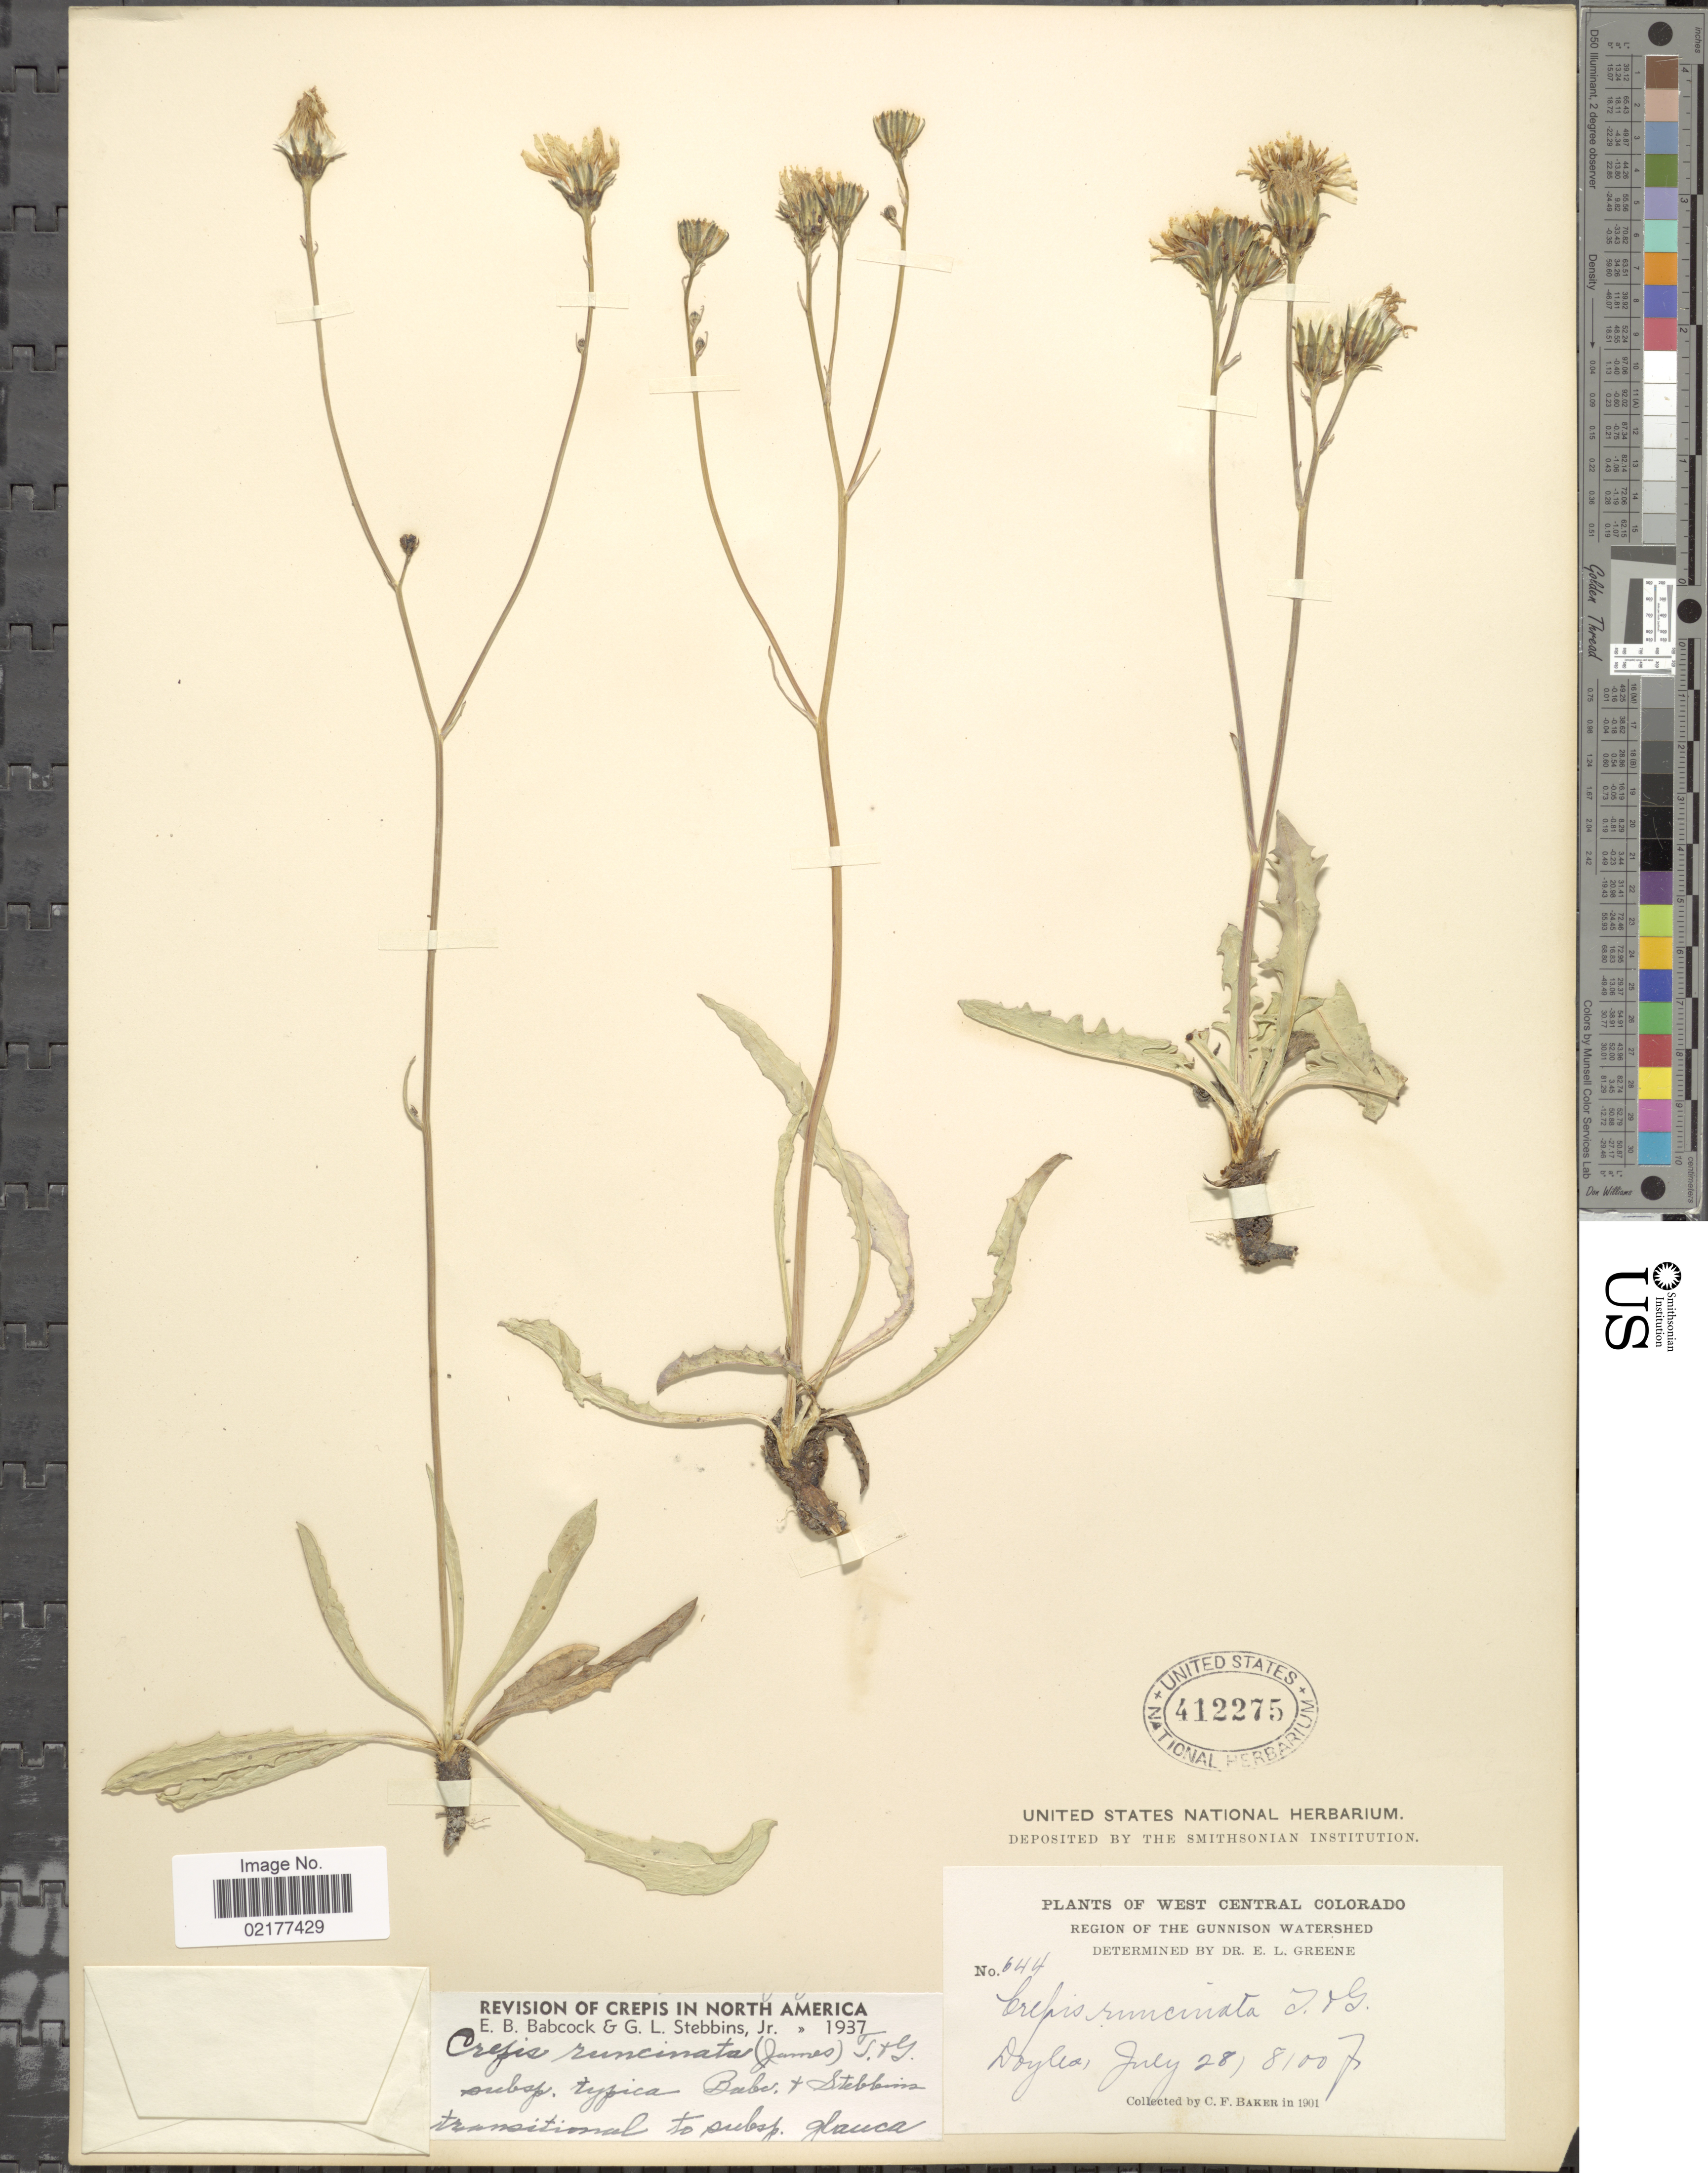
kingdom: Plantae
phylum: Tracheophyta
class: Magnoliopsida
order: Asterales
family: Asteraceae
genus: Crepis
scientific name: Crepis runcinata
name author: Torr. & A. Gray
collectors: C. F. Baker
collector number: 644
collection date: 1901-07-28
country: United States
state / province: Colorado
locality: West Central Colorado, Region of the Gunnison Watershed. Doyles.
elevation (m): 2469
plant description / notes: Corrected "West Central Colorado. Doyla" to "West Central Colorado, Region of the Gunnison Watershed. Doyles."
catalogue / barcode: US 412275